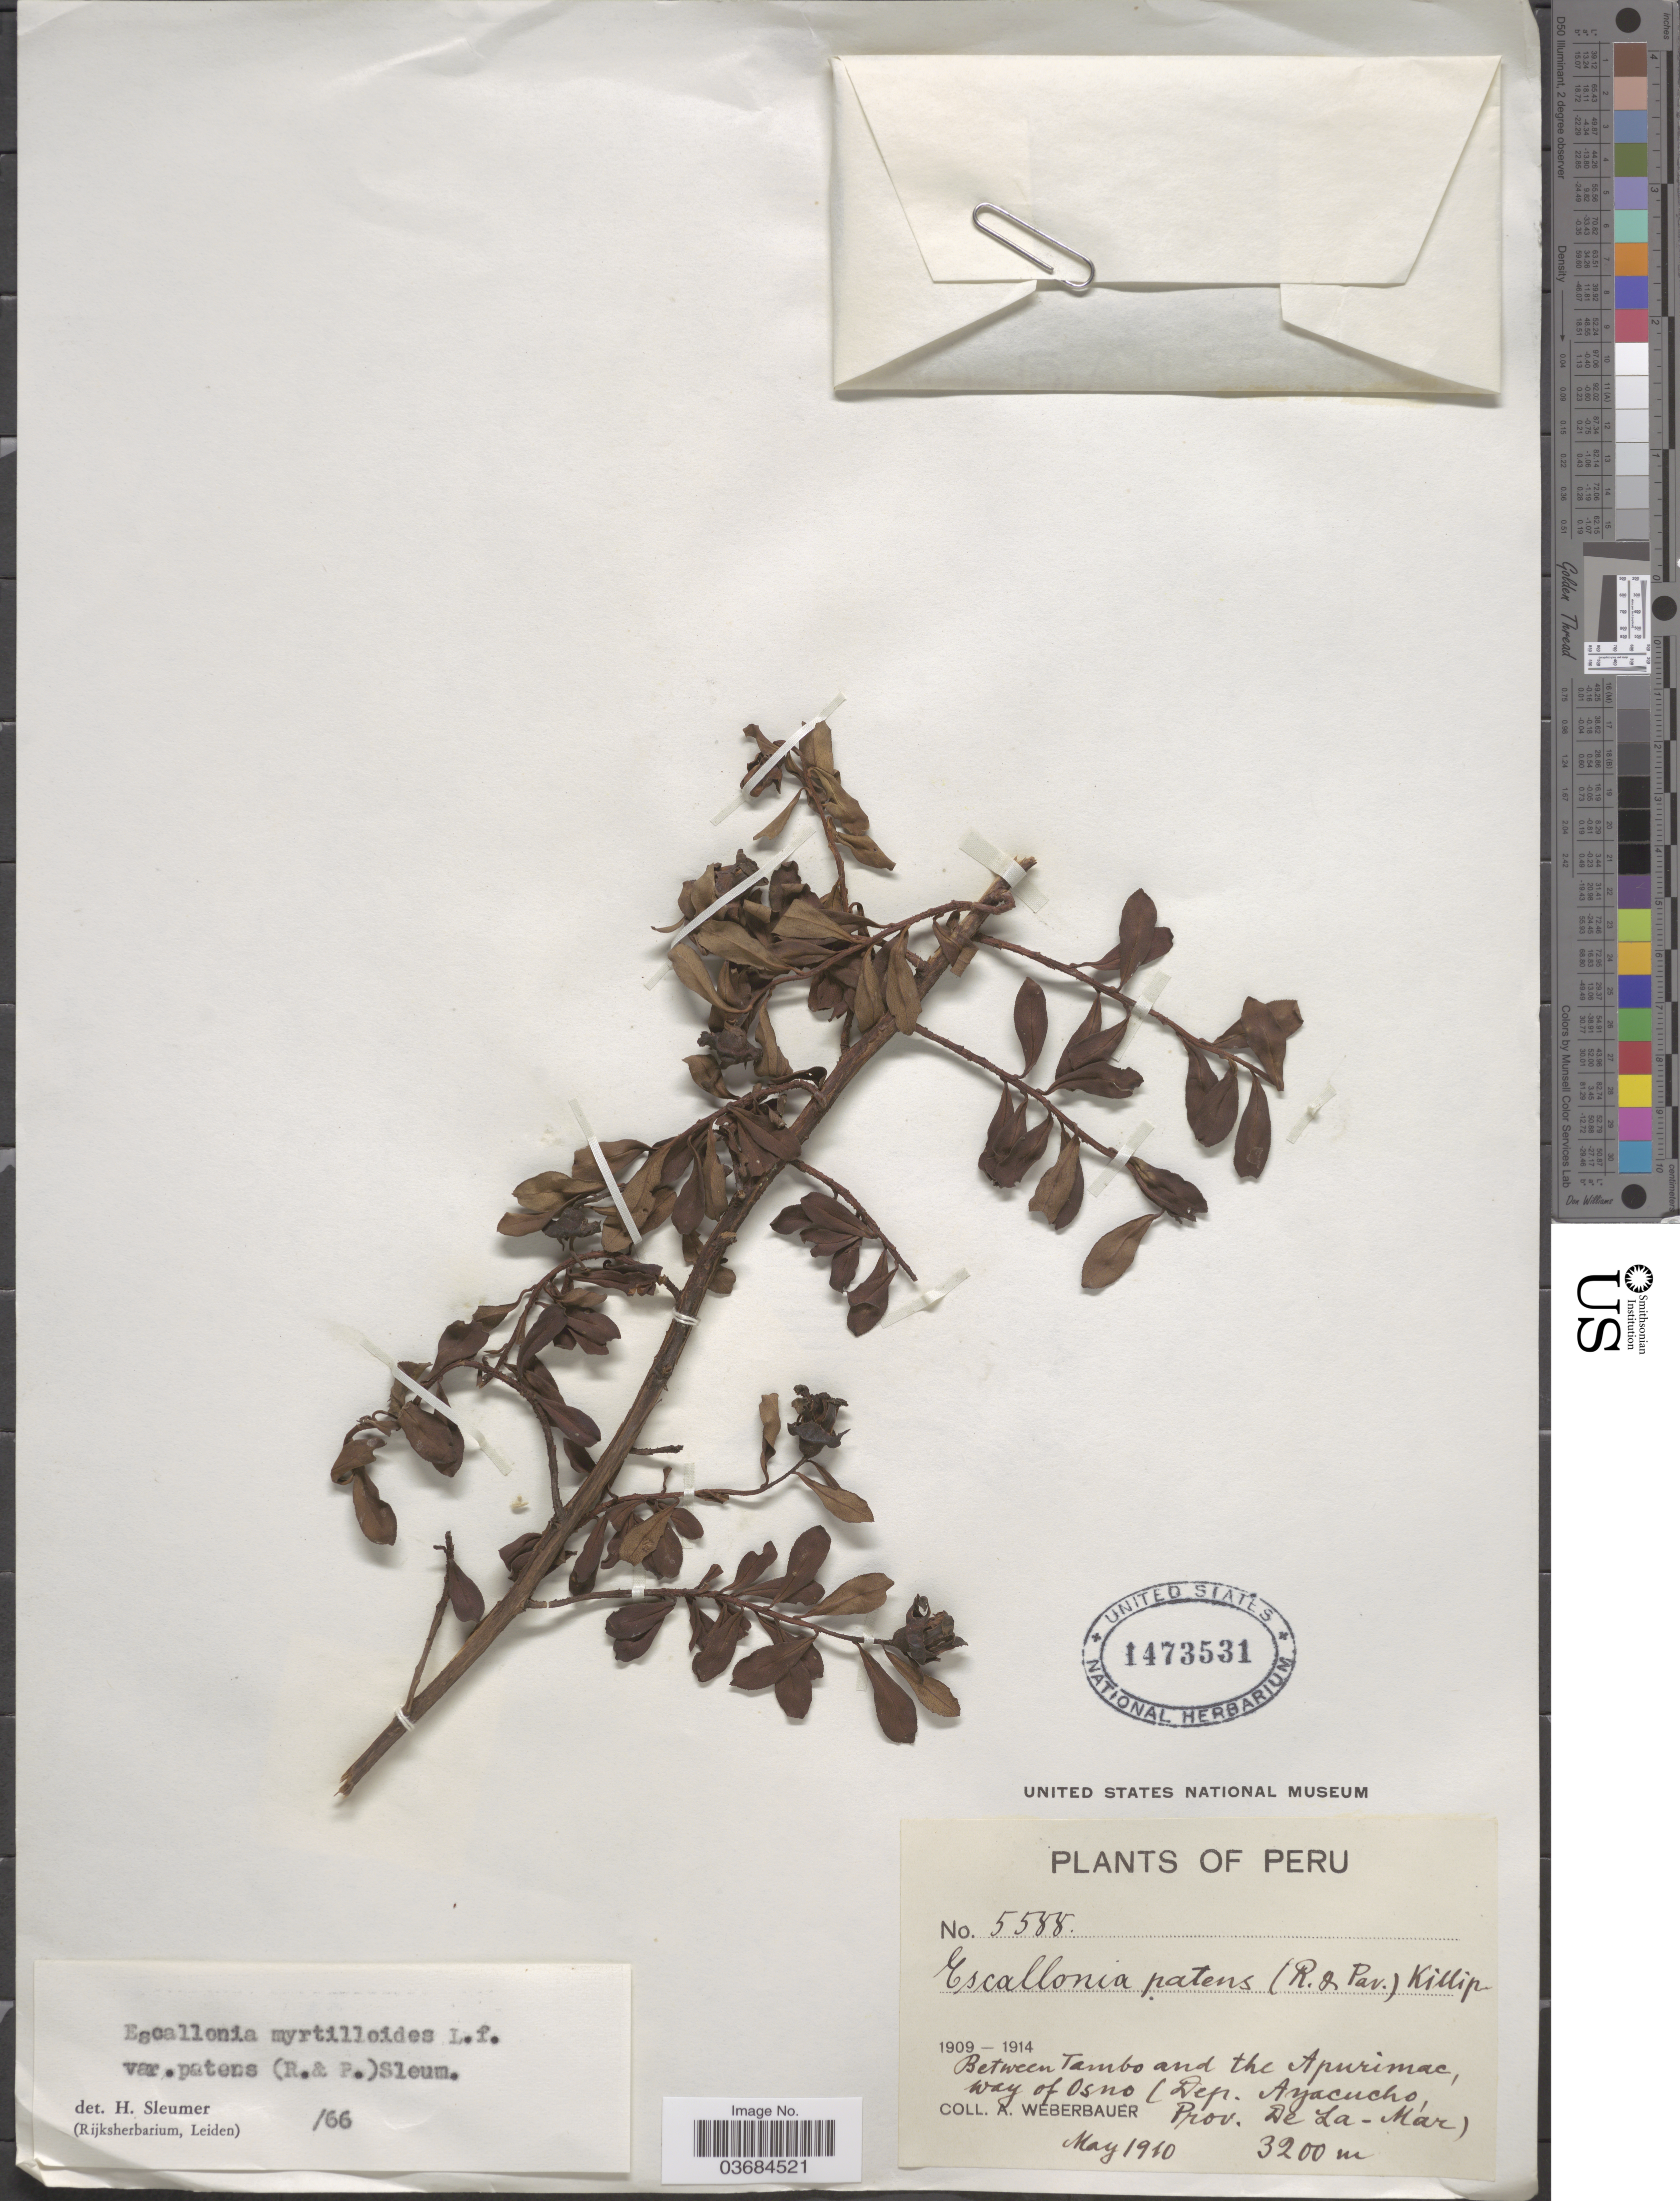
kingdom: Plantae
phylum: Tracheophyta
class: Magnoliopsida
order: Escalloniales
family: Escalloniaceae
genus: Escallonia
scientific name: Escallonia myrtilloides var. patens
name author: (Ruiz & Pavón) Sleumer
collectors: A. Weberbauer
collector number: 5588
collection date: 1910-05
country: Peru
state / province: Ayacucho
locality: Between Tambo and the Apurimac, way of Osno (Dep. Ayacucho, Prov. De La-Mar).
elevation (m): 3200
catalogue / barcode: US 1473531